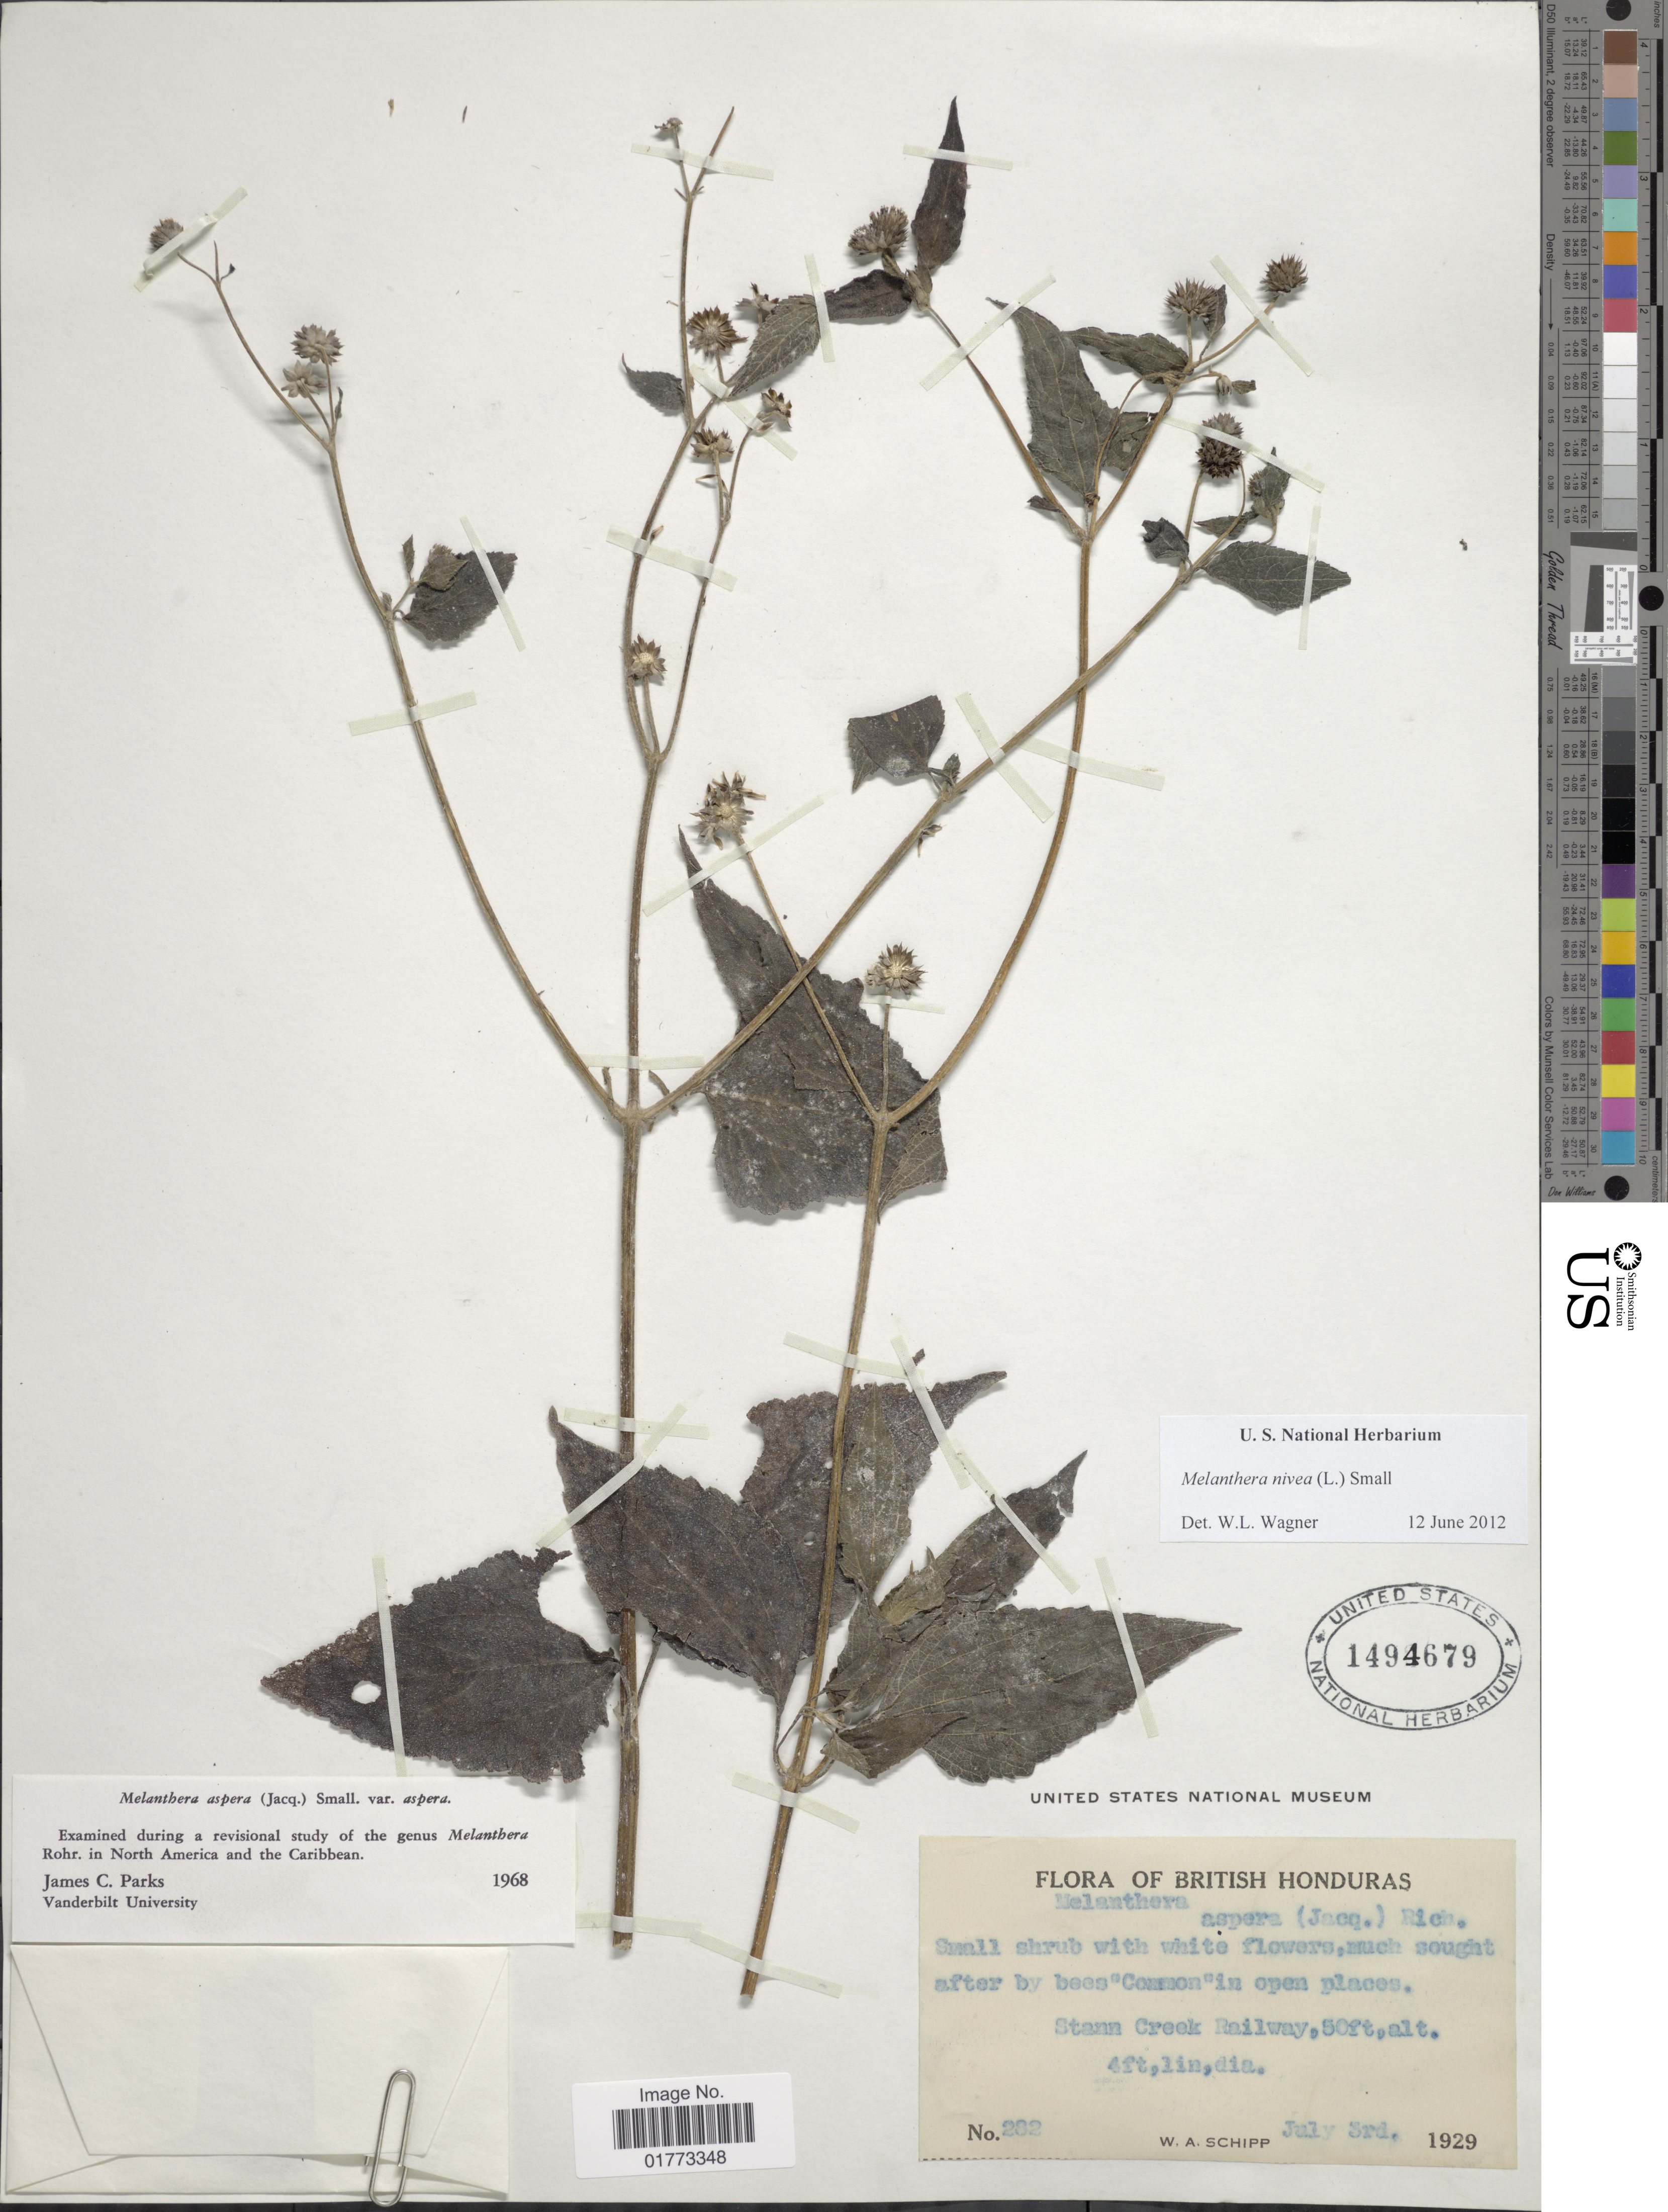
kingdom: Plantae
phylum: Tracheophyta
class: Magnoliopsida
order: Asterales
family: Asteraceae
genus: Melanthera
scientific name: Melanthera nivea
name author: (L.) Small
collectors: W. Schipp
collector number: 282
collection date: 1929-07-03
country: Belize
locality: British Honduras, Stann Creek, Railway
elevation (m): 15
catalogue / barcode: US 1494679